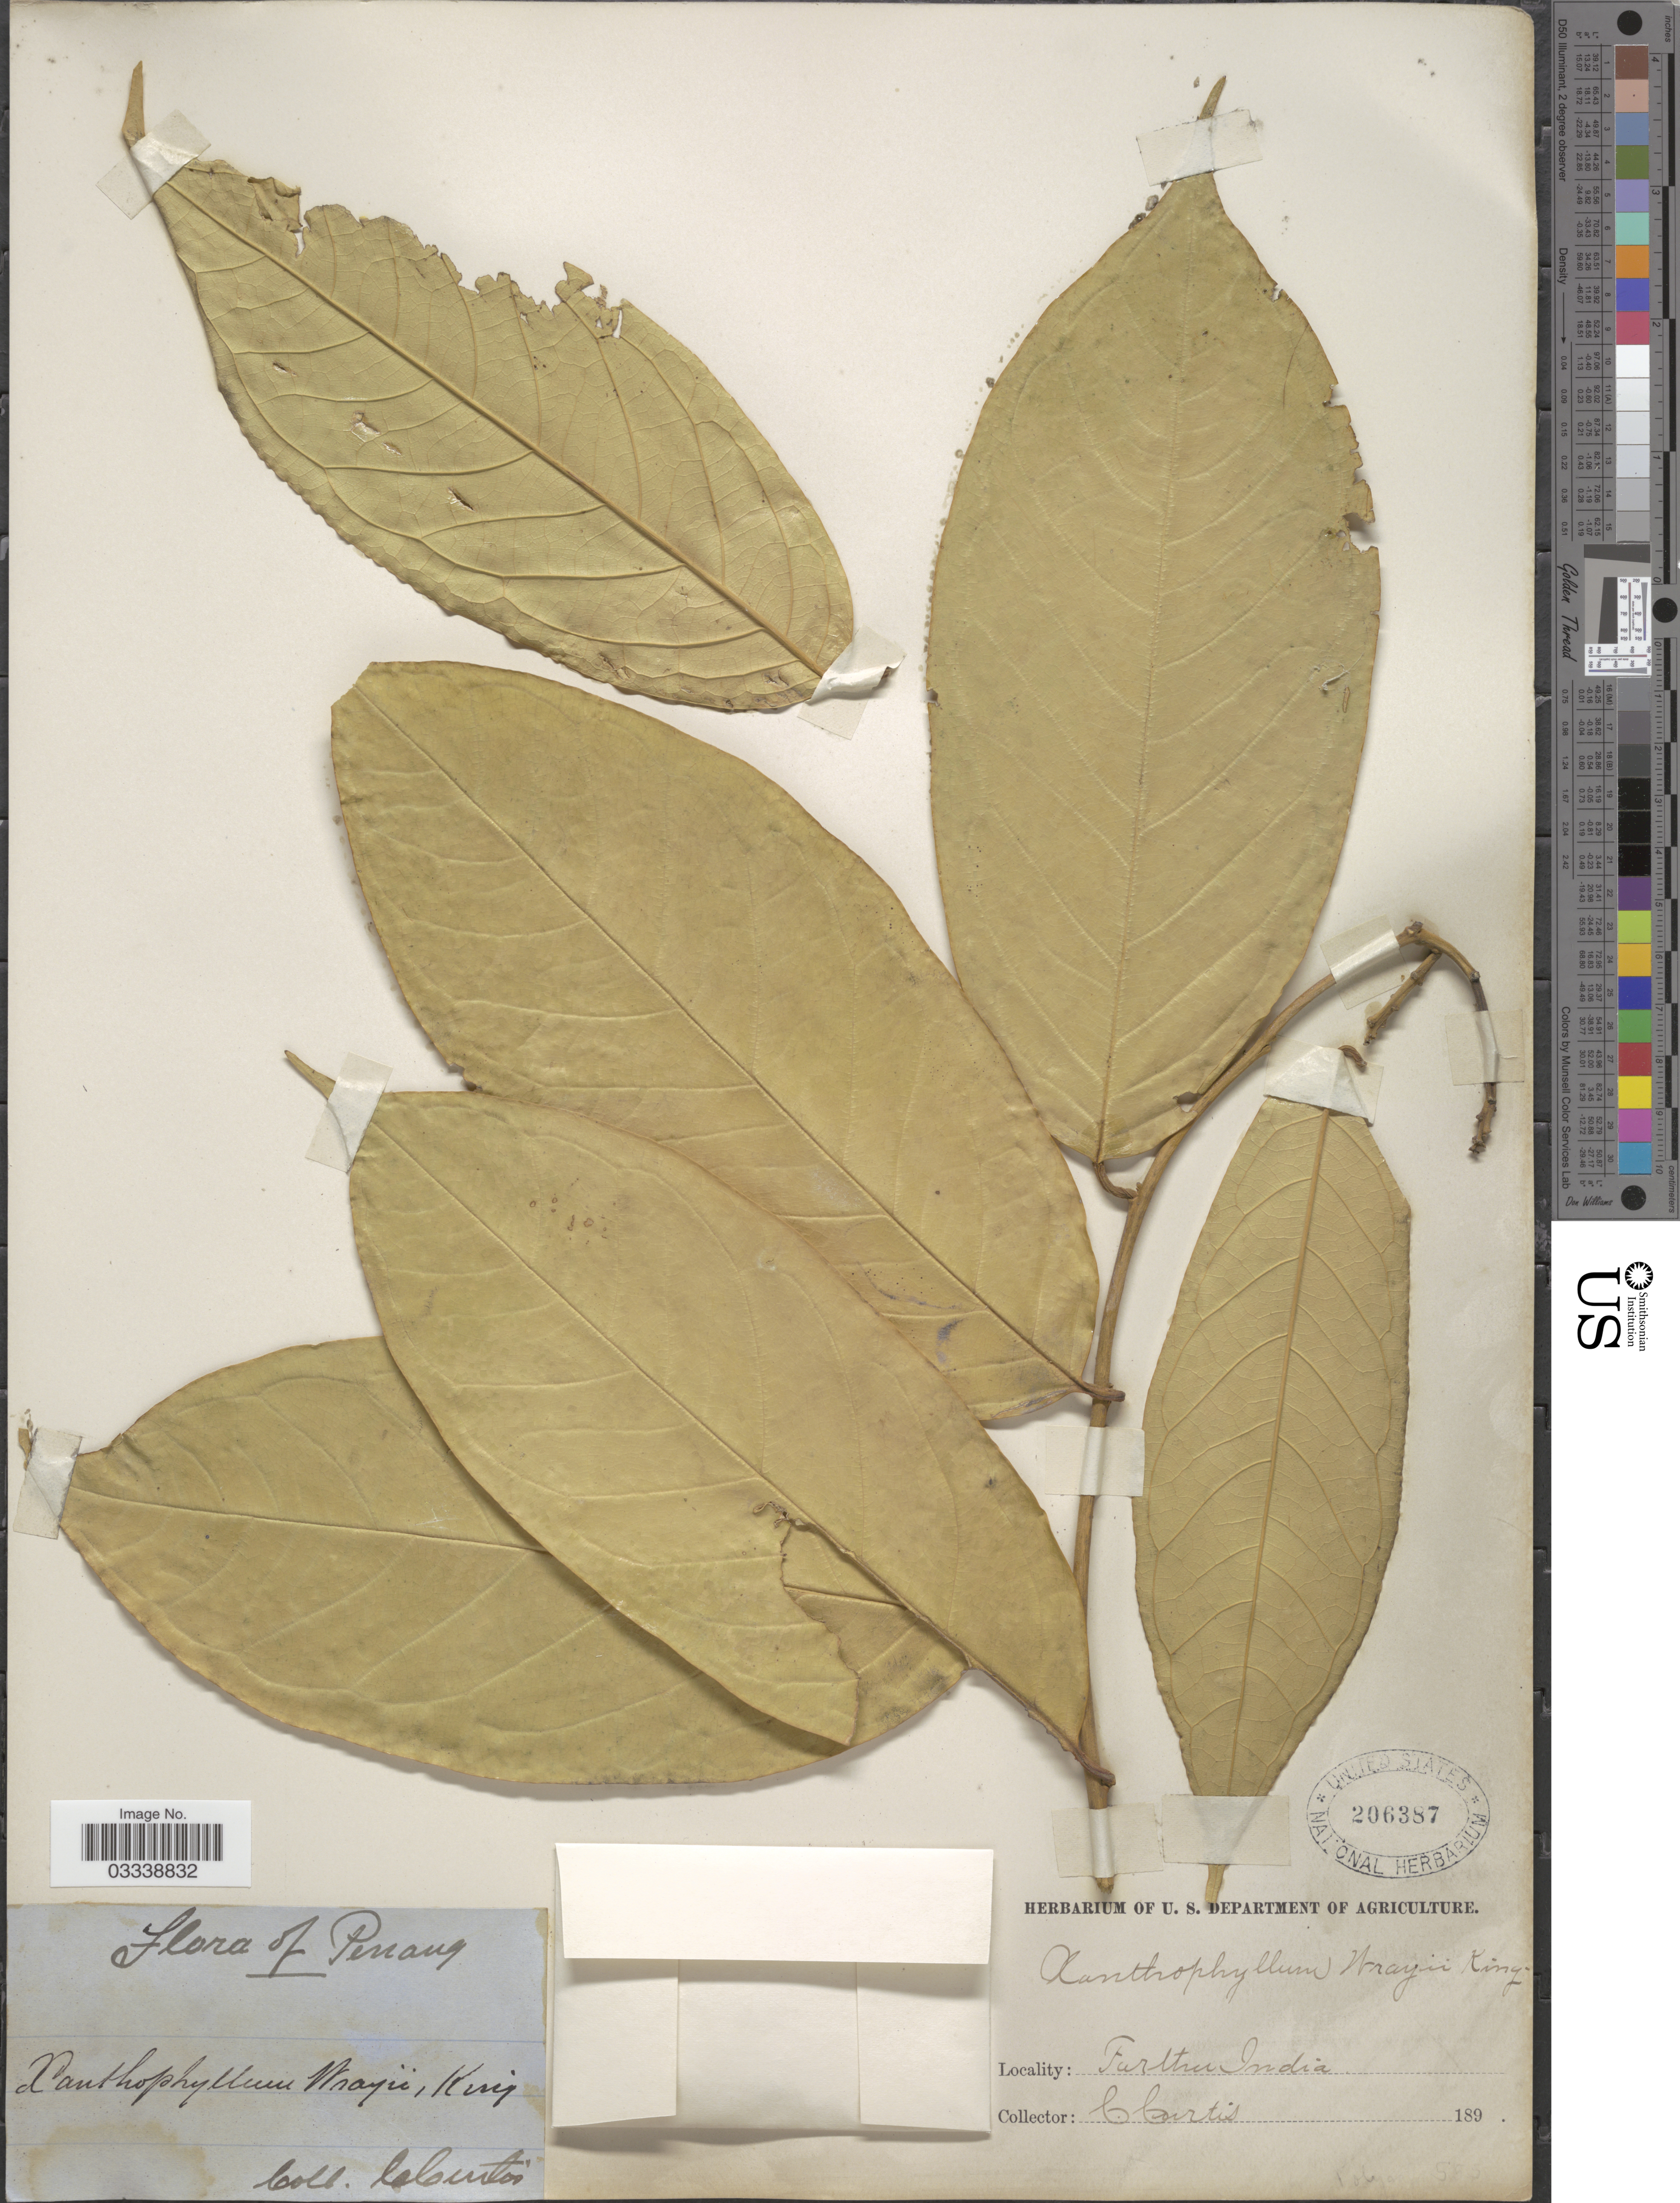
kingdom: Plantae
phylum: Tracheophyta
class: Magnoliopsida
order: Fabales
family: Polygalaceae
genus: Xanthophyllum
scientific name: Xanthophyllum wrayi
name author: King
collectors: C. Curtis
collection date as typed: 189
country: Malaysia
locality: Penang. Farther India.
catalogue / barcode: US 206387